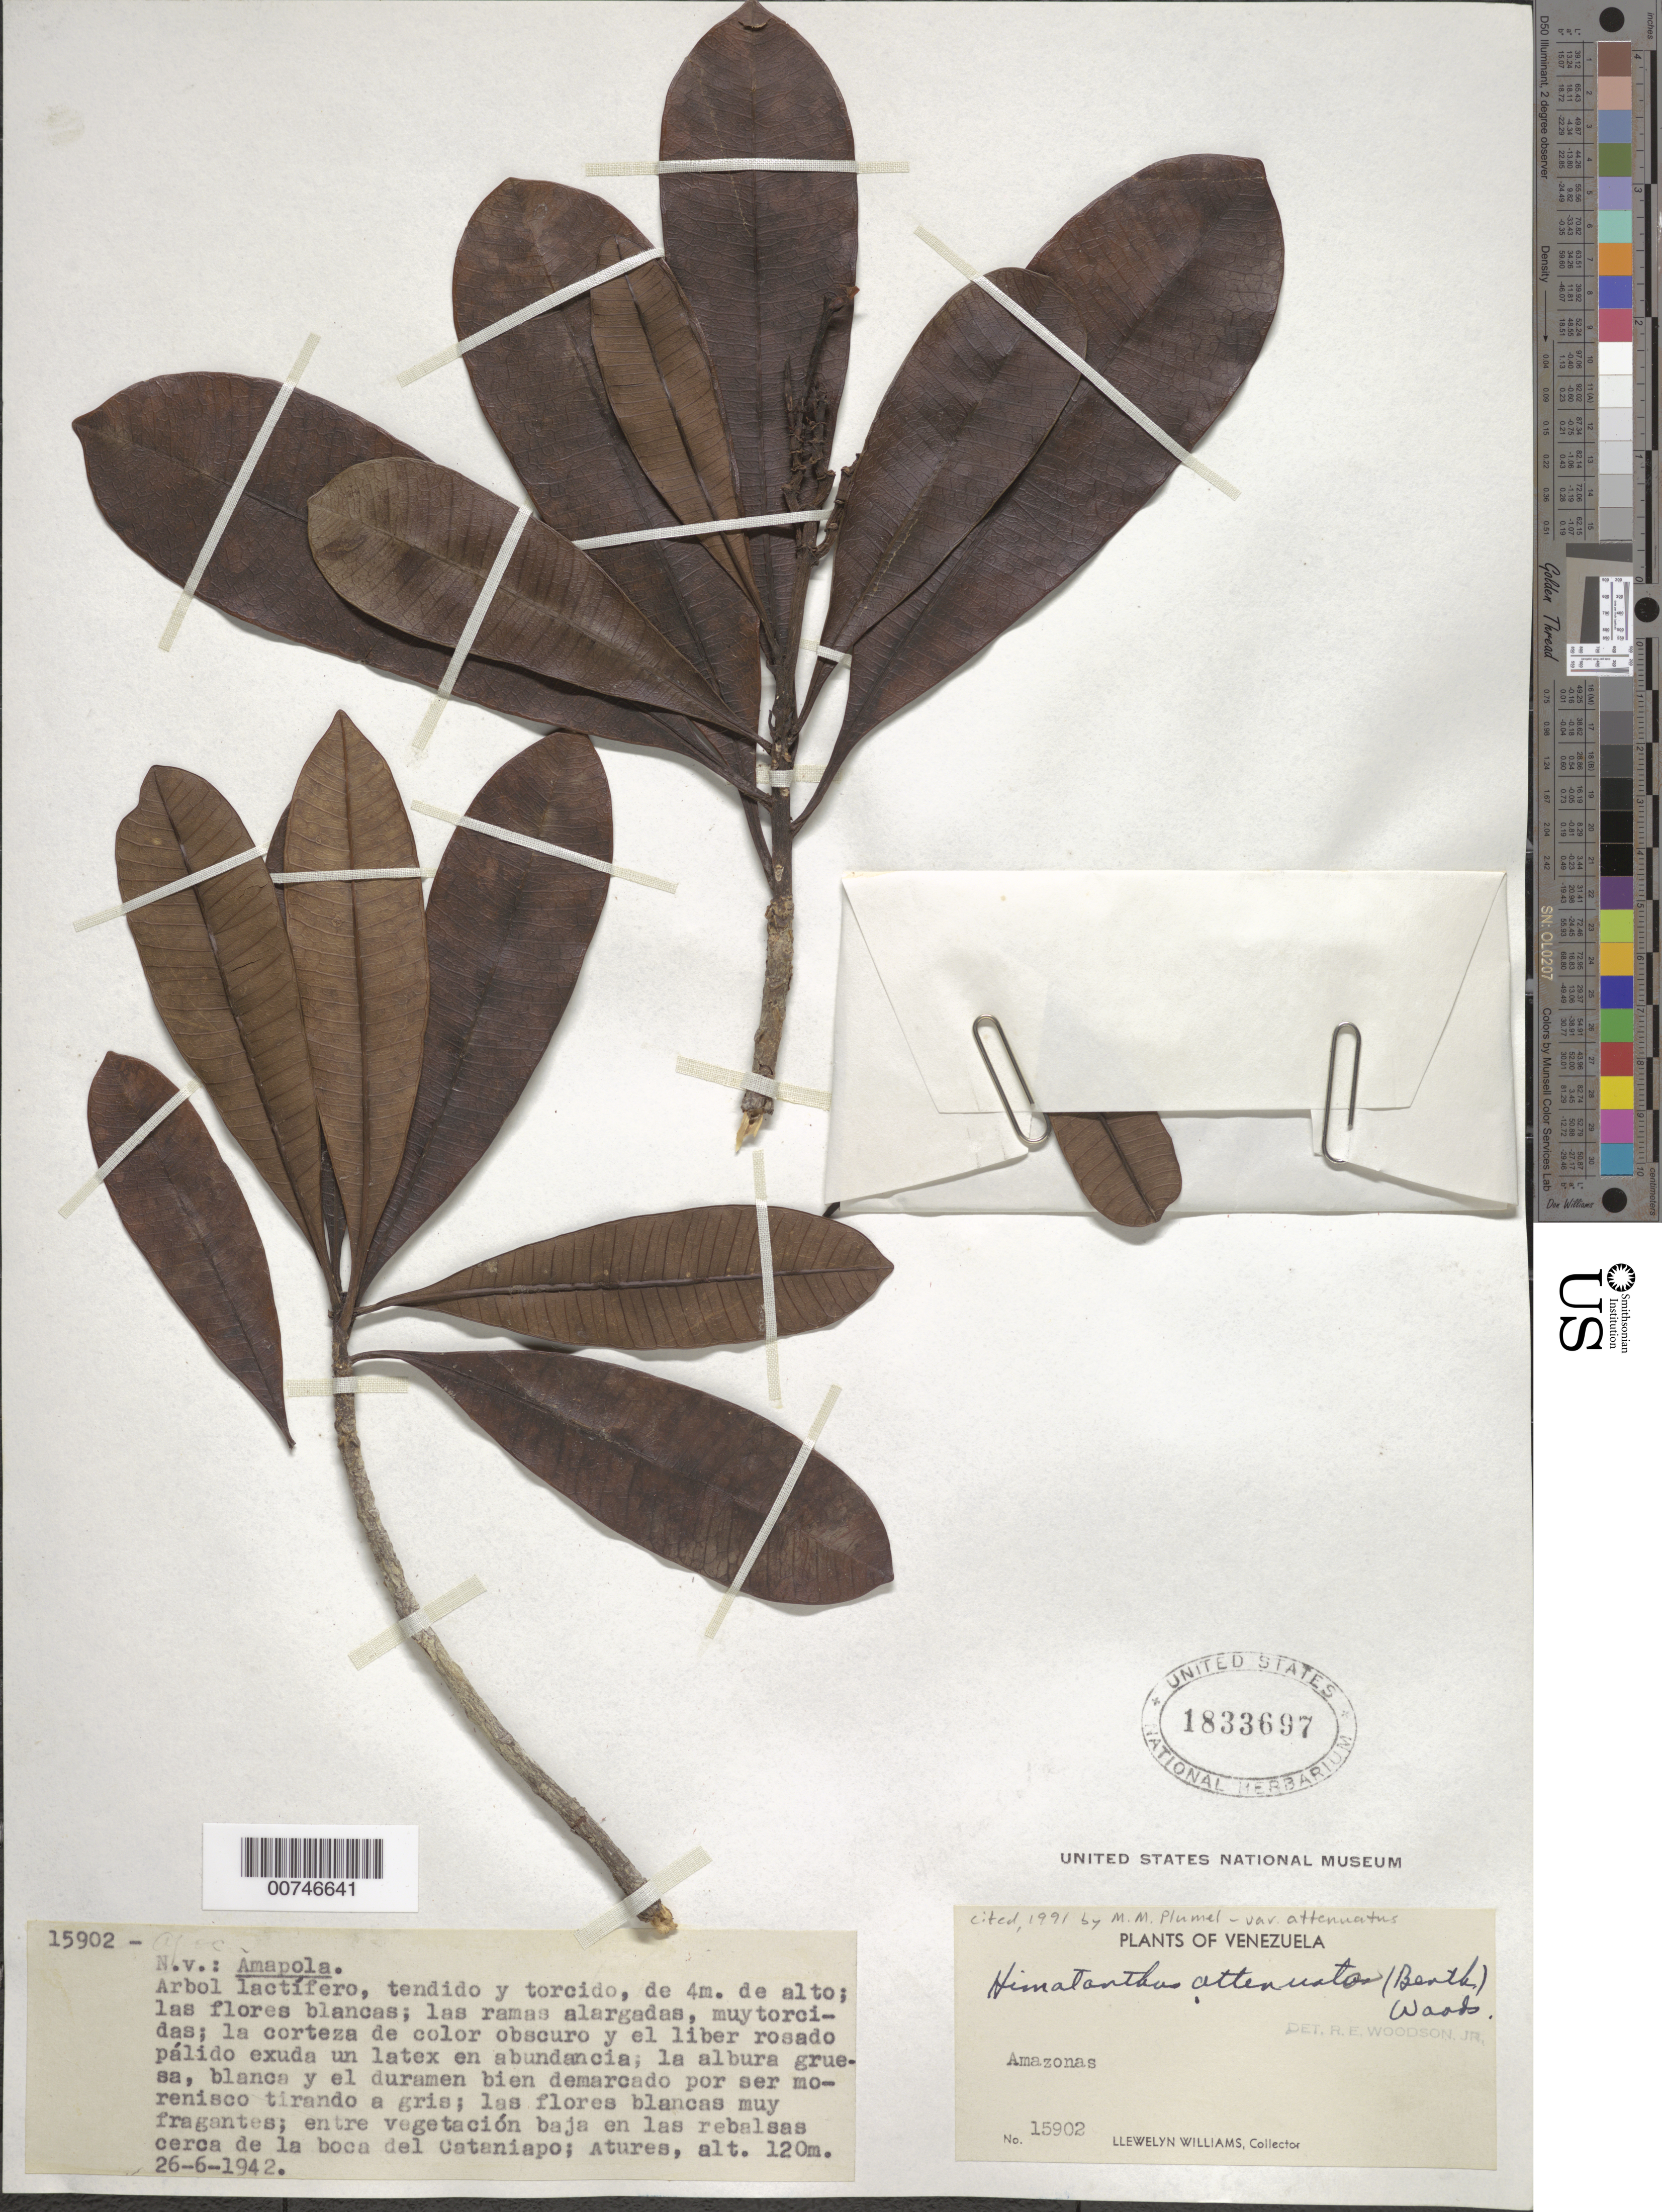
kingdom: Plantae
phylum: Tracheophyta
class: Magnoliopsida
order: Gentianales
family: Apocynaceae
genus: Himatanthus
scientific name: Himatanthus attenuatus var. attenuatus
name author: (Benth.) Woodson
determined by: Woodson, R. E., Jr.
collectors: Ll. Williams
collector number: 15902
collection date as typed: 26-Jun-42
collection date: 1942-06-26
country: Venezuela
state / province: Amazonas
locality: Raudal de Atures, Río Cantaniapo, cerca de la desembocacura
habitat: Entre vegetación baja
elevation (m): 120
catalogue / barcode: US 1833697